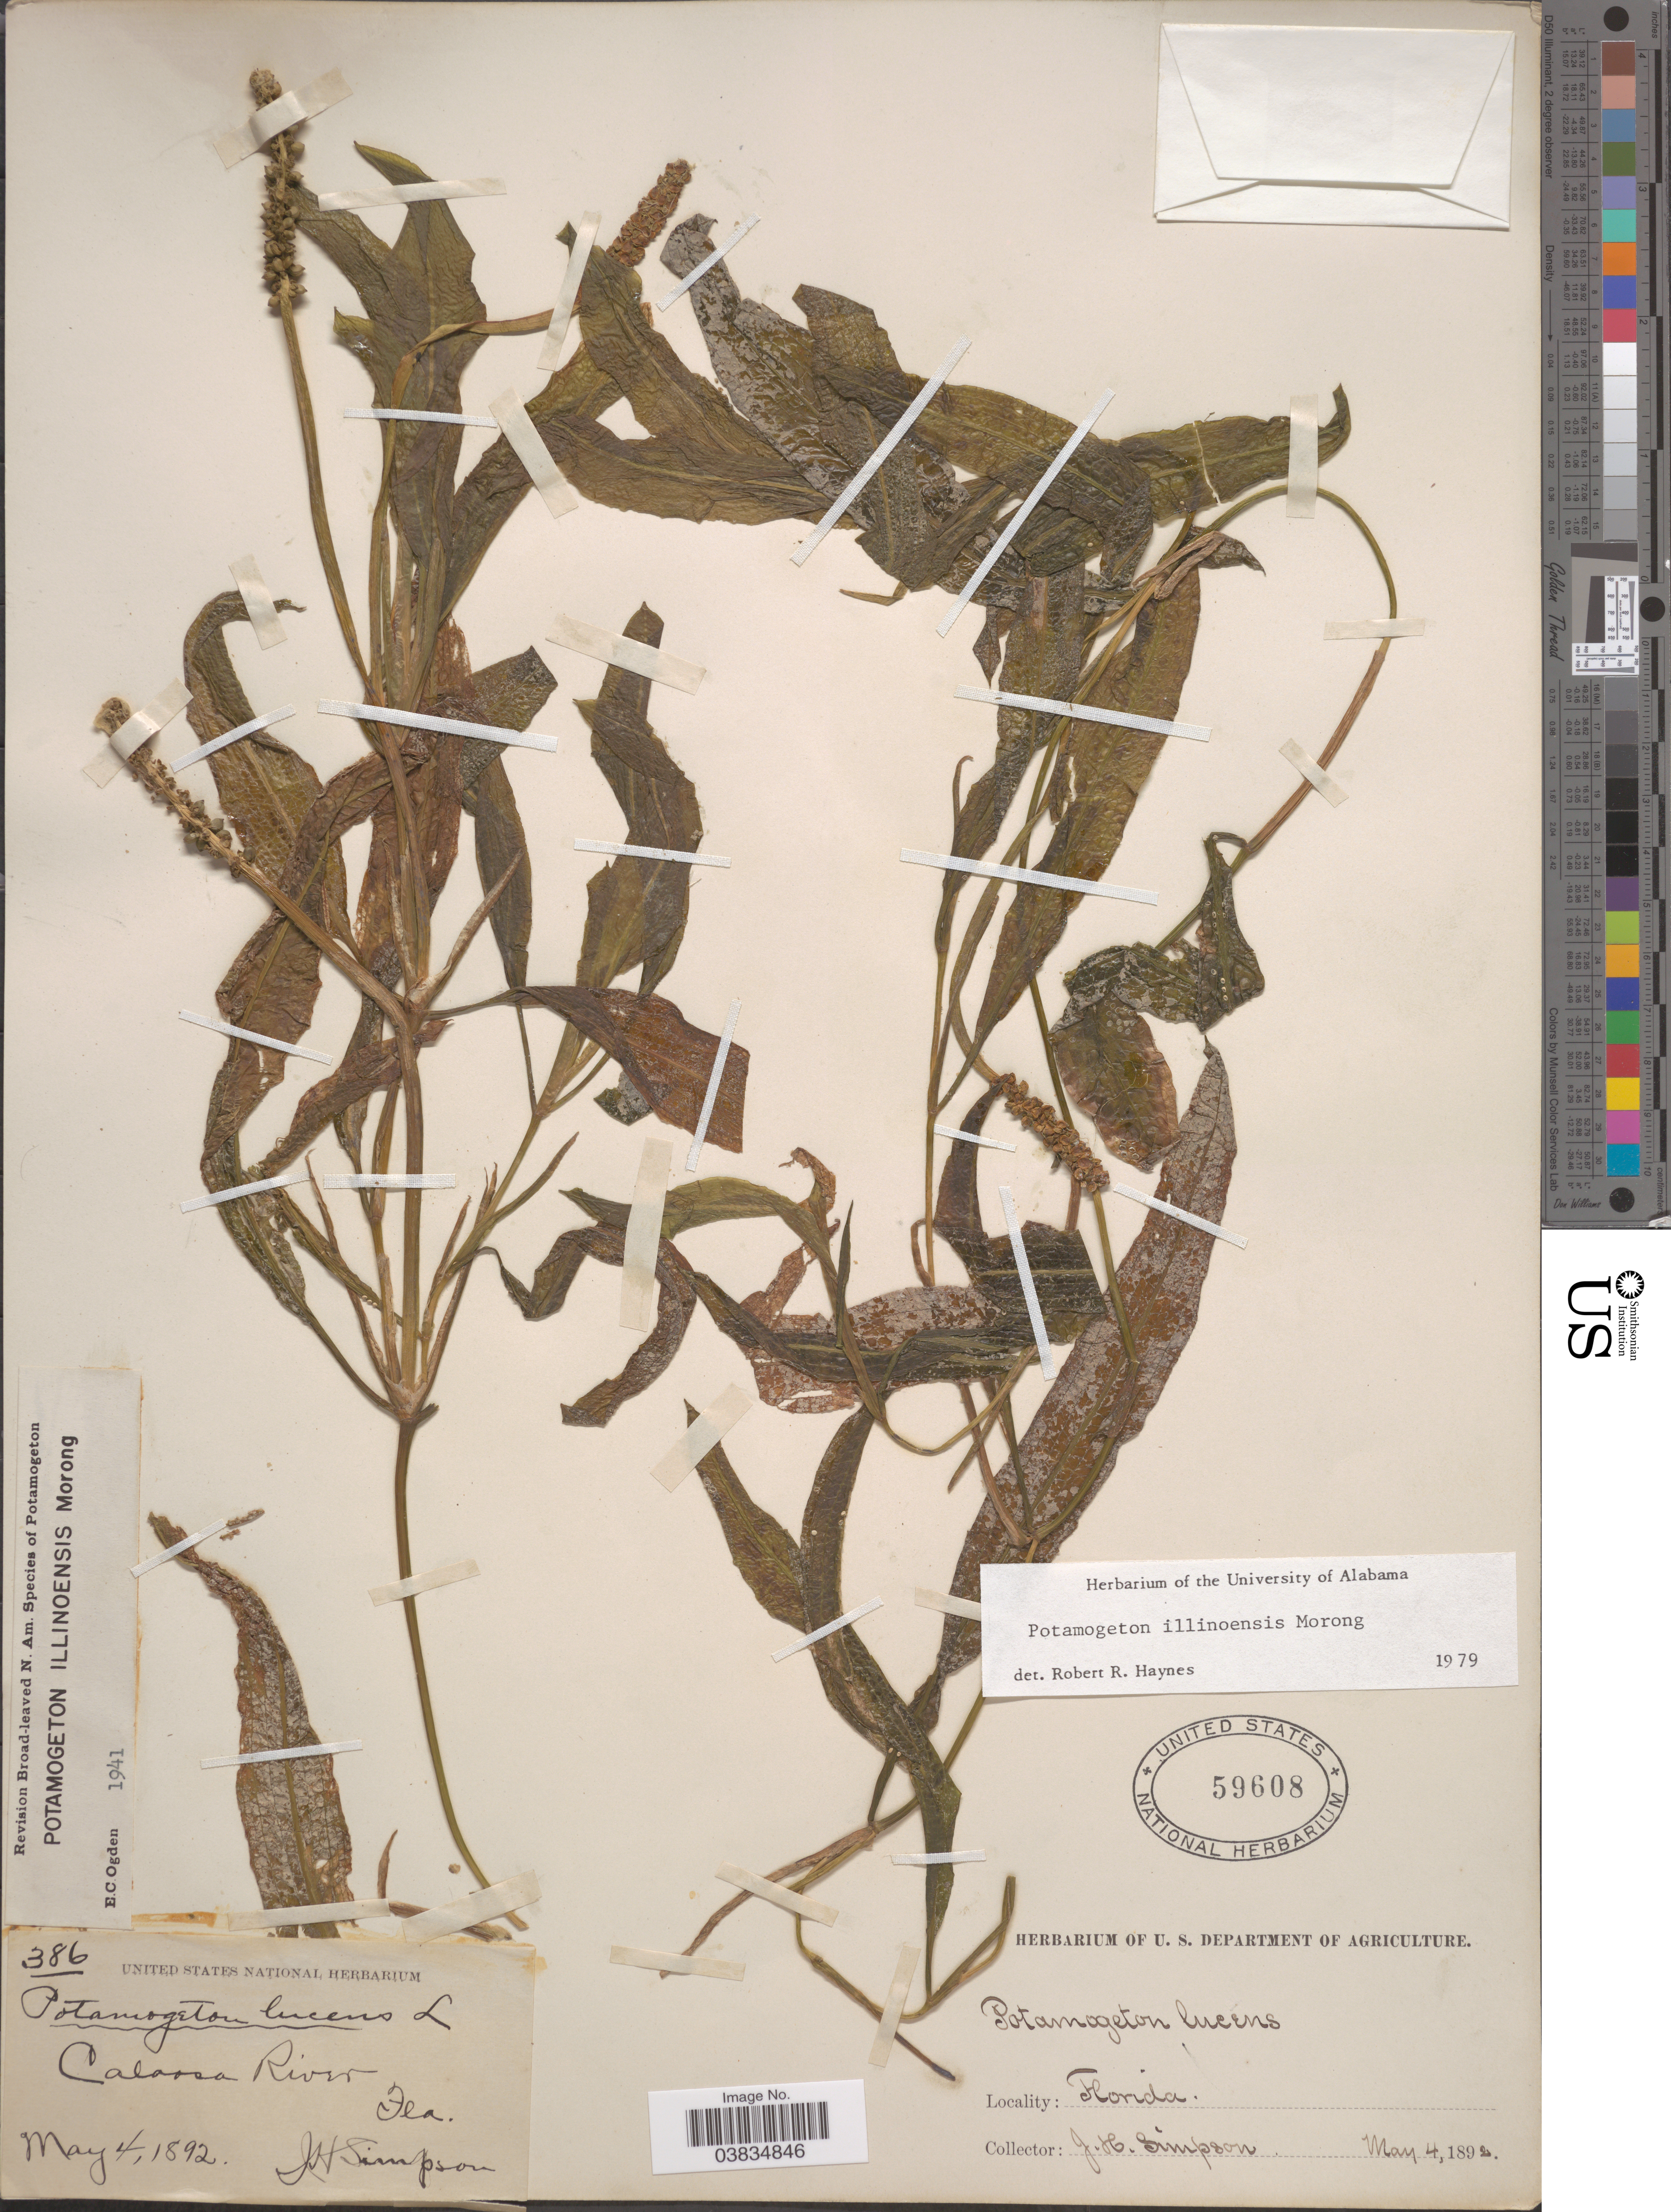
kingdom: Plantae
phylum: Tracheophyta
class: Liliopsida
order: Alismatales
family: Potamogetonaceae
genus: Potamogeton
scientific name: Potamogeton illinoensis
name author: Morong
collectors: J. H. Simpson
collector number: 386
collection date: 1892-05-04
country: United States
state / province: Florida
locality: Caloosa River.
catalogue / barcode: US 59608